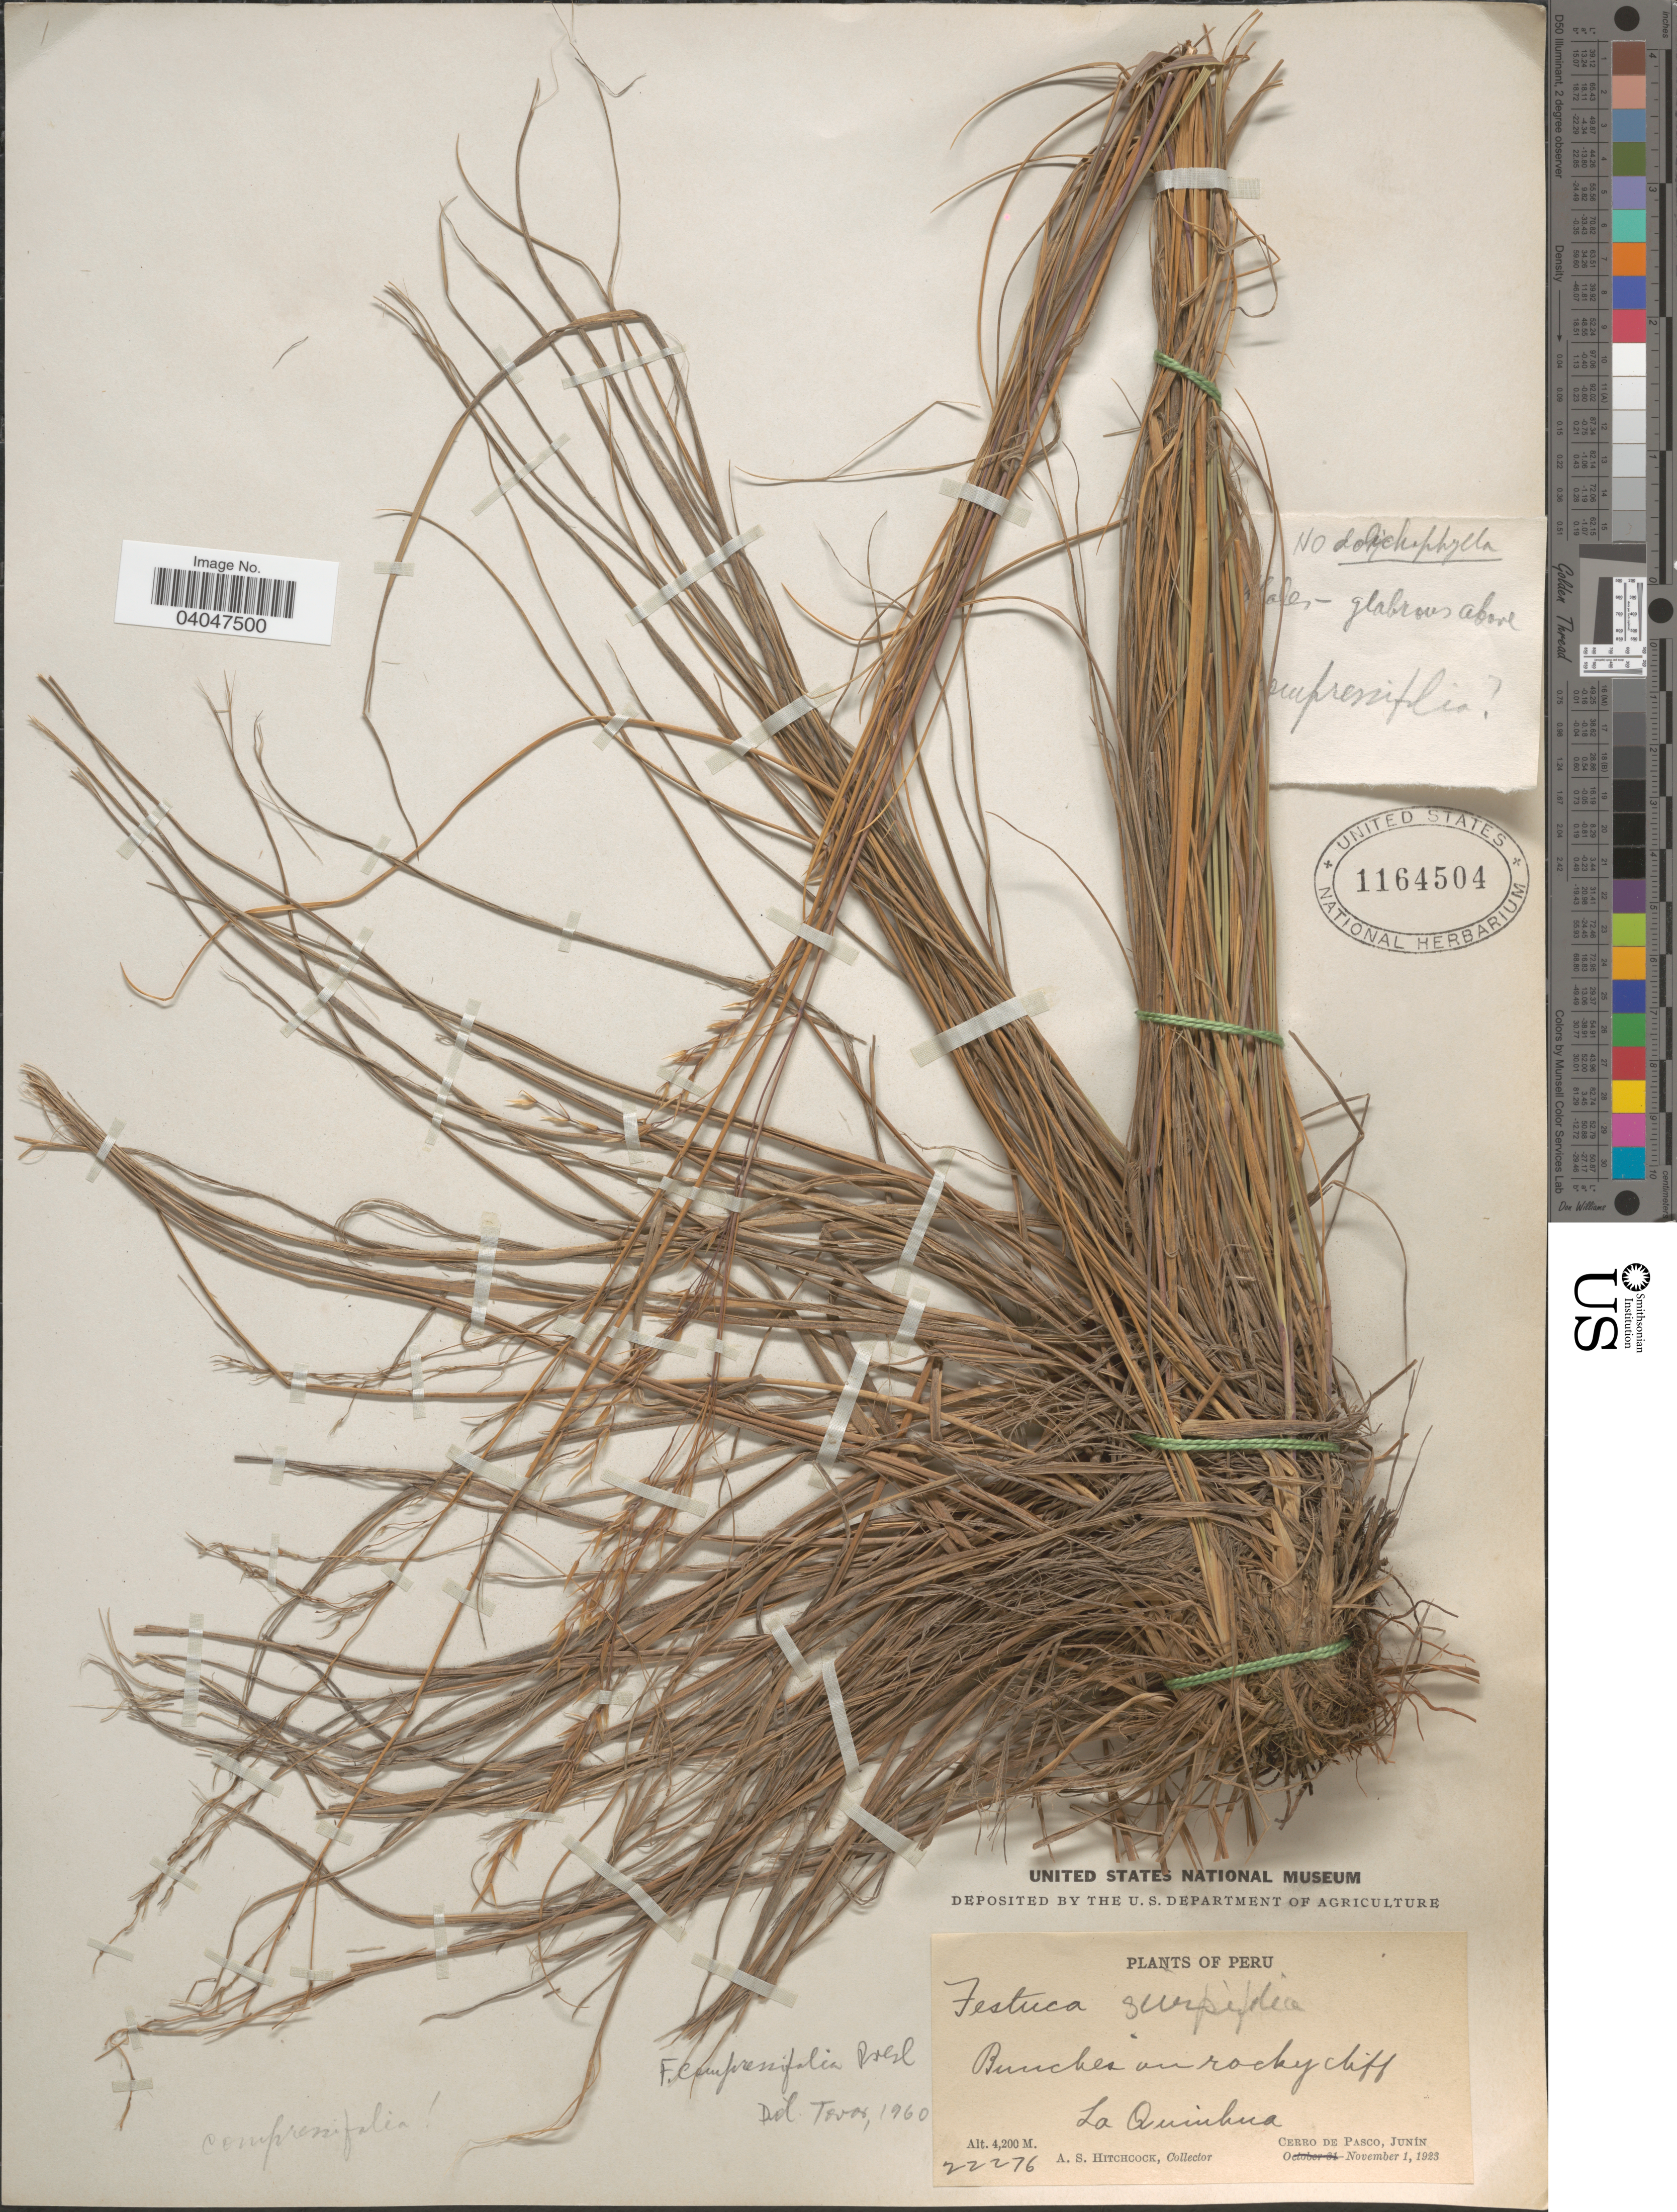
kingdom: Plantae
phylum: Tracheophyta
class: Liliopsida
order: Poales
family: Poaceae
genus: Festuca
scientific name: Festuca compressifolia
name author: J. Presl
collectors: A. S. Hitchcock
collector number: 22276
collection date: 1923-11-01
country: Peru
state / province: Junín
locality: La Quinhua. Cerro de Pasco.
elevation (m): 4200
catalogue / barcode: US 1164504